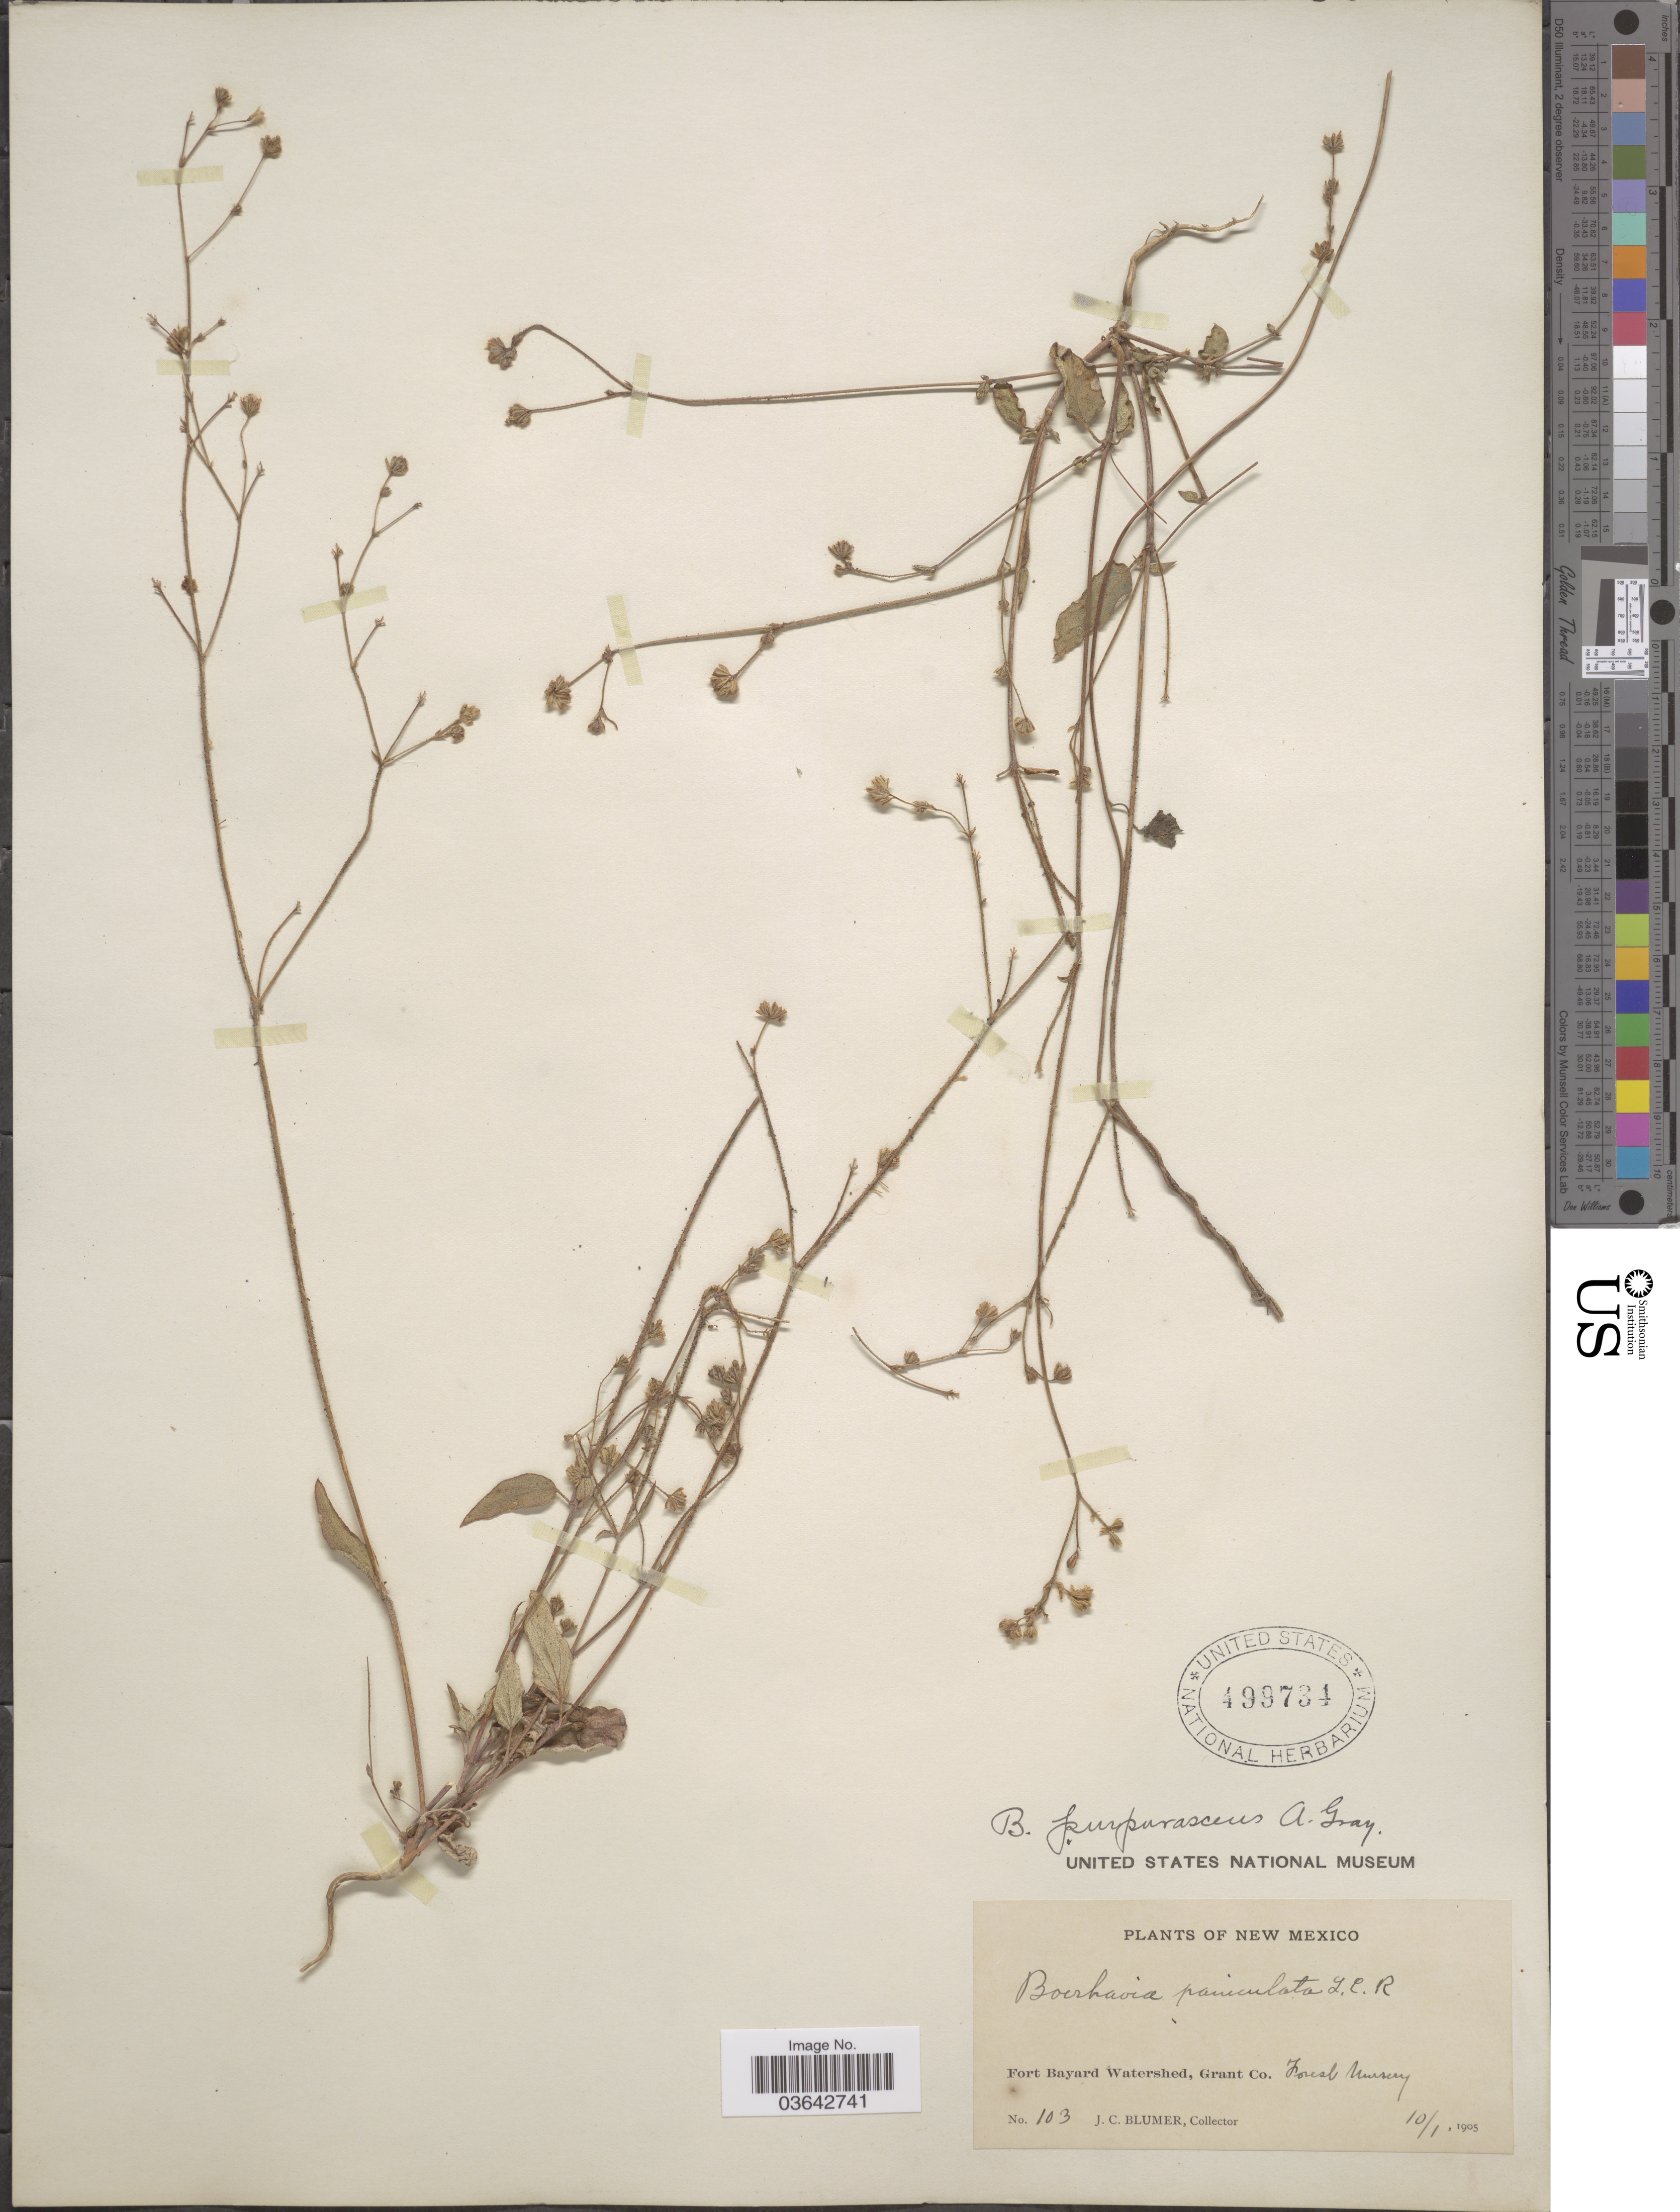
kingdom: Plantae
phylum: Tracheophyta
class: Magnoliopsida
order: Caryophyllales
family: Nyctaginaceae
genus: Boerhavia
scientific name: Boerhavia purpurascens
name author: A. Gray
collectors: J. C. Blumer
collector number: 103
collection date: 1905-10-01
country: United States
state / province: New Mexico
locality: Fort Bayard Watershed, Grant Co. Forest Nursery.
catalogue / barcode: US 499734